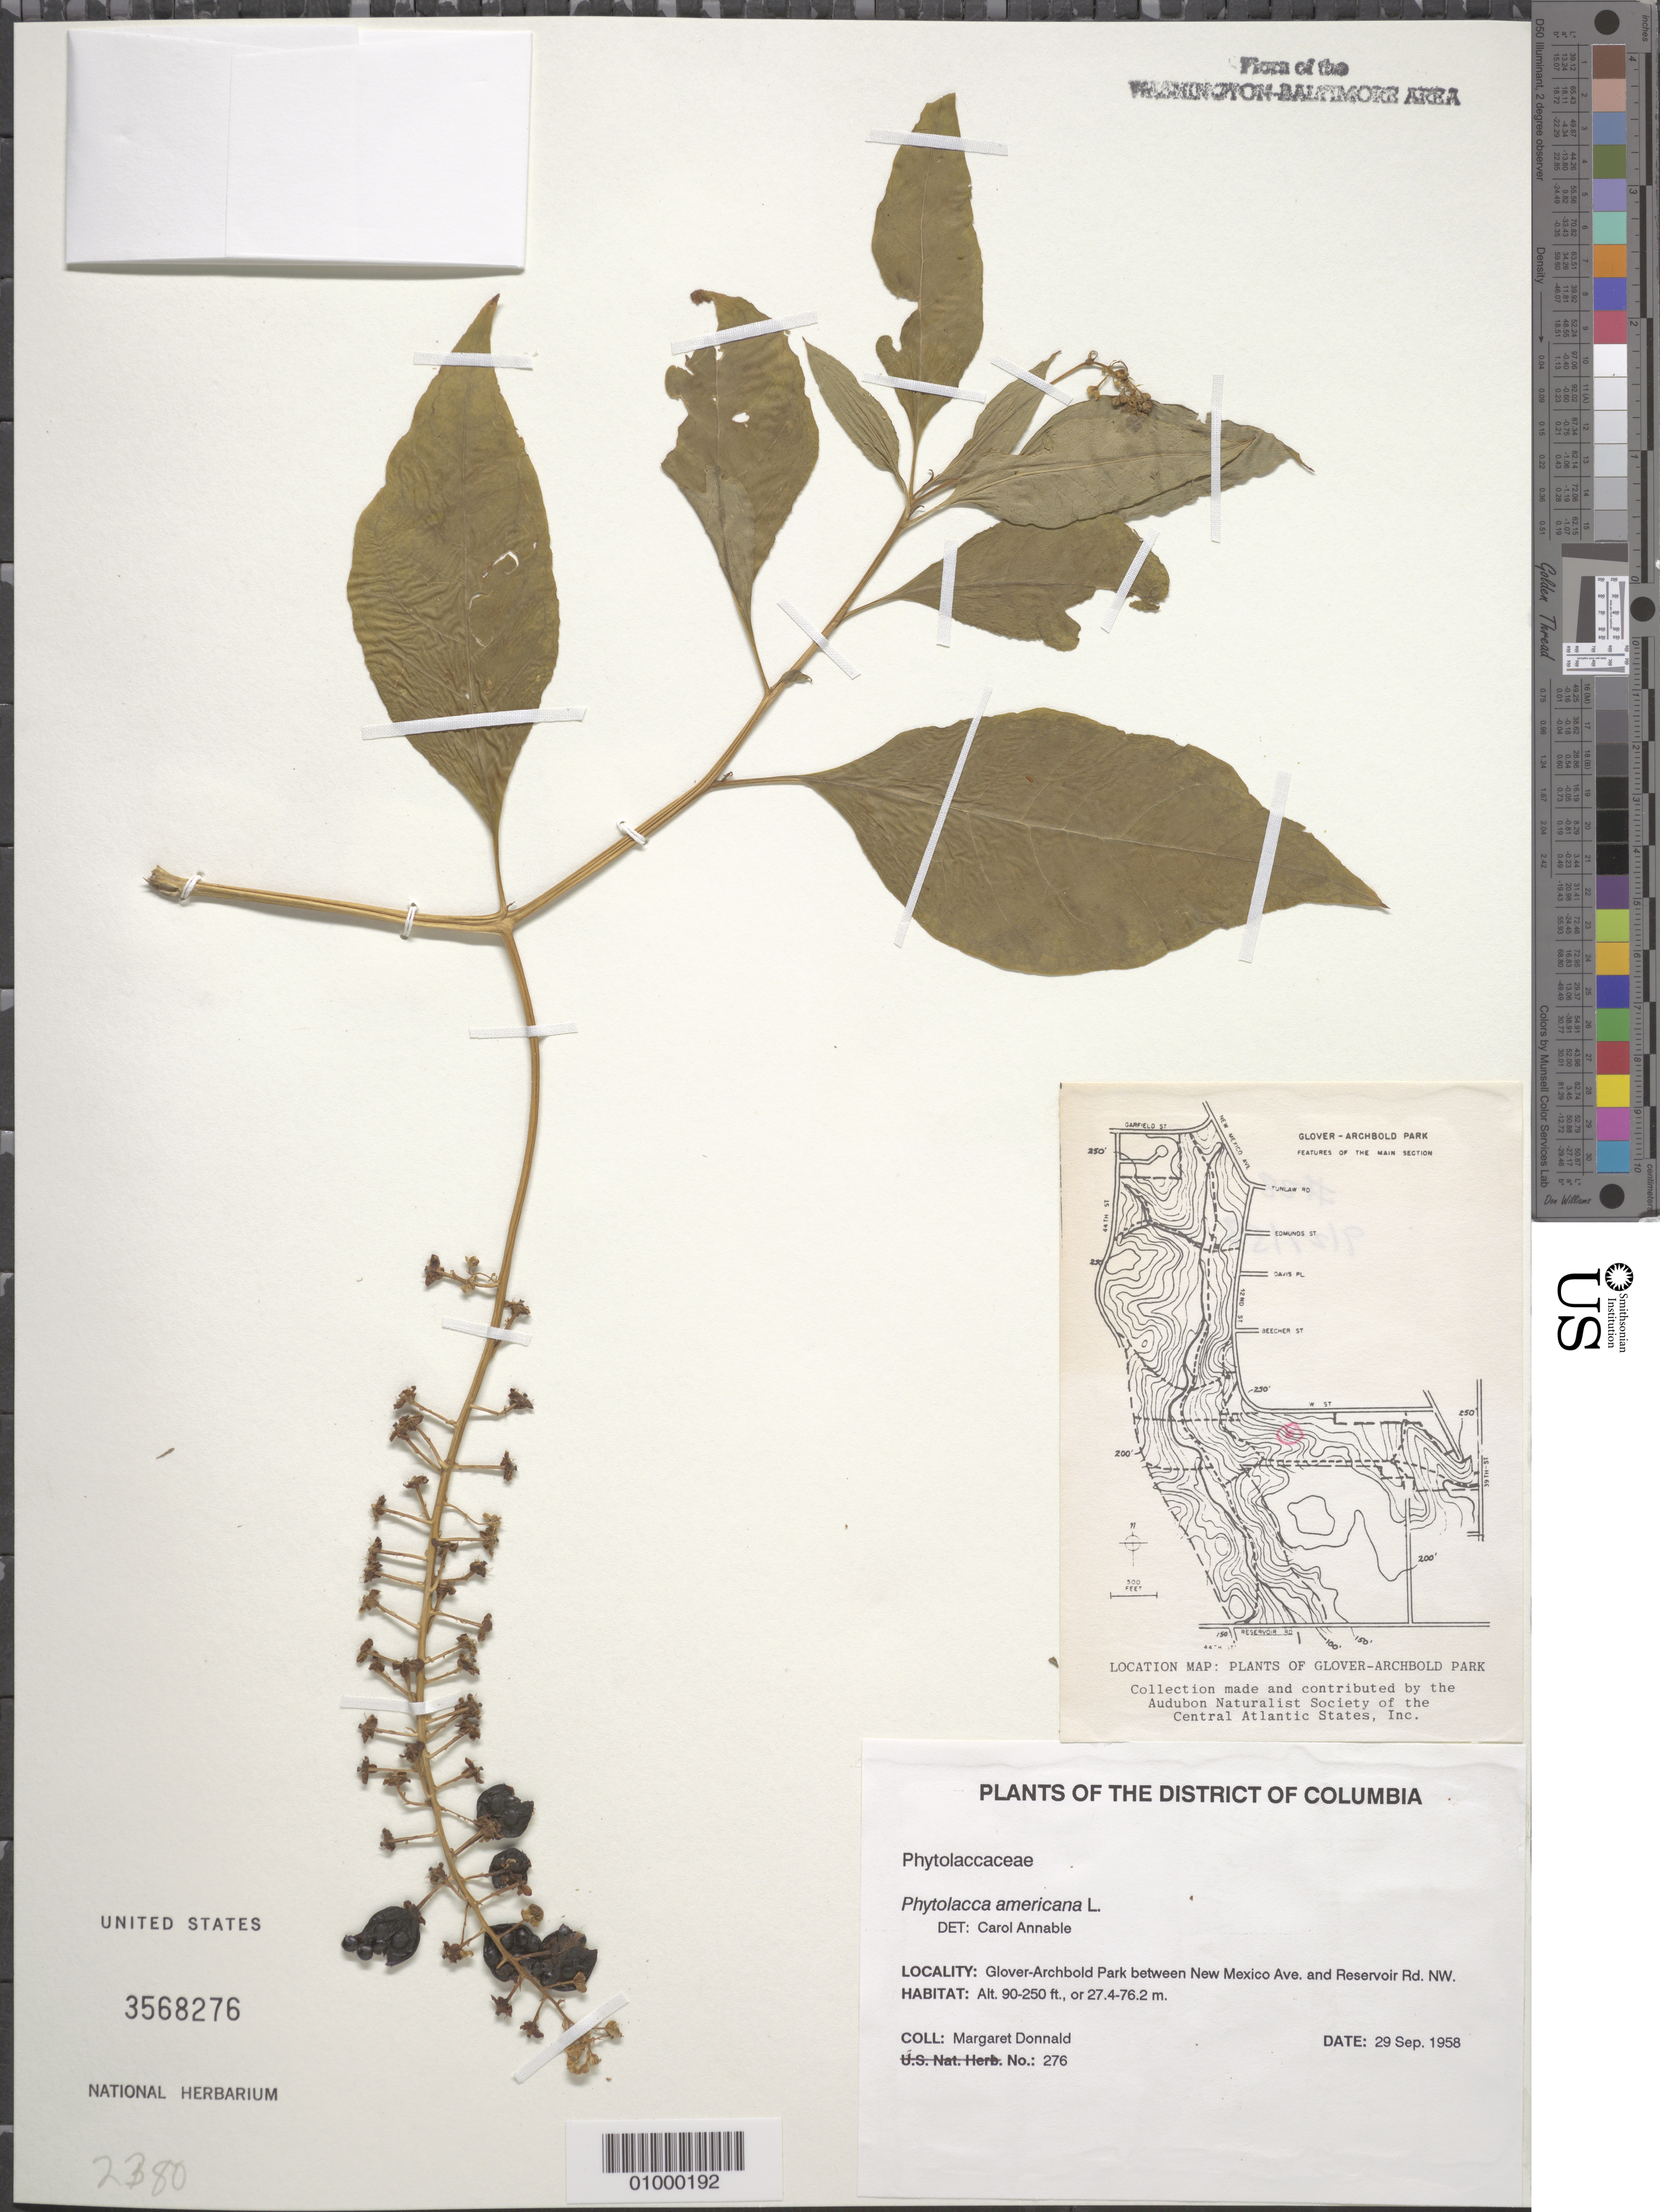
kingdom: Plantae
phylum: Tracheophyta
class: Magnoliopsida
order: Caryophyllales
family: Phytolaccaceae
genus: Phytolacca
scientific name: Phytolacca americana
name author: L.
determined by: Annable, C. R.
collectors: M. Donnald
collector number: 276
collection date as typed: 29 Sep 1958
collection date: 1958-09-29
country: United States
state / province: District of Columbia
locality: Glover-Archbold Park between New Mexico Avenue and Reservoir Road NW.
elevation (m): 27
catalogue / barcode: US 3568276